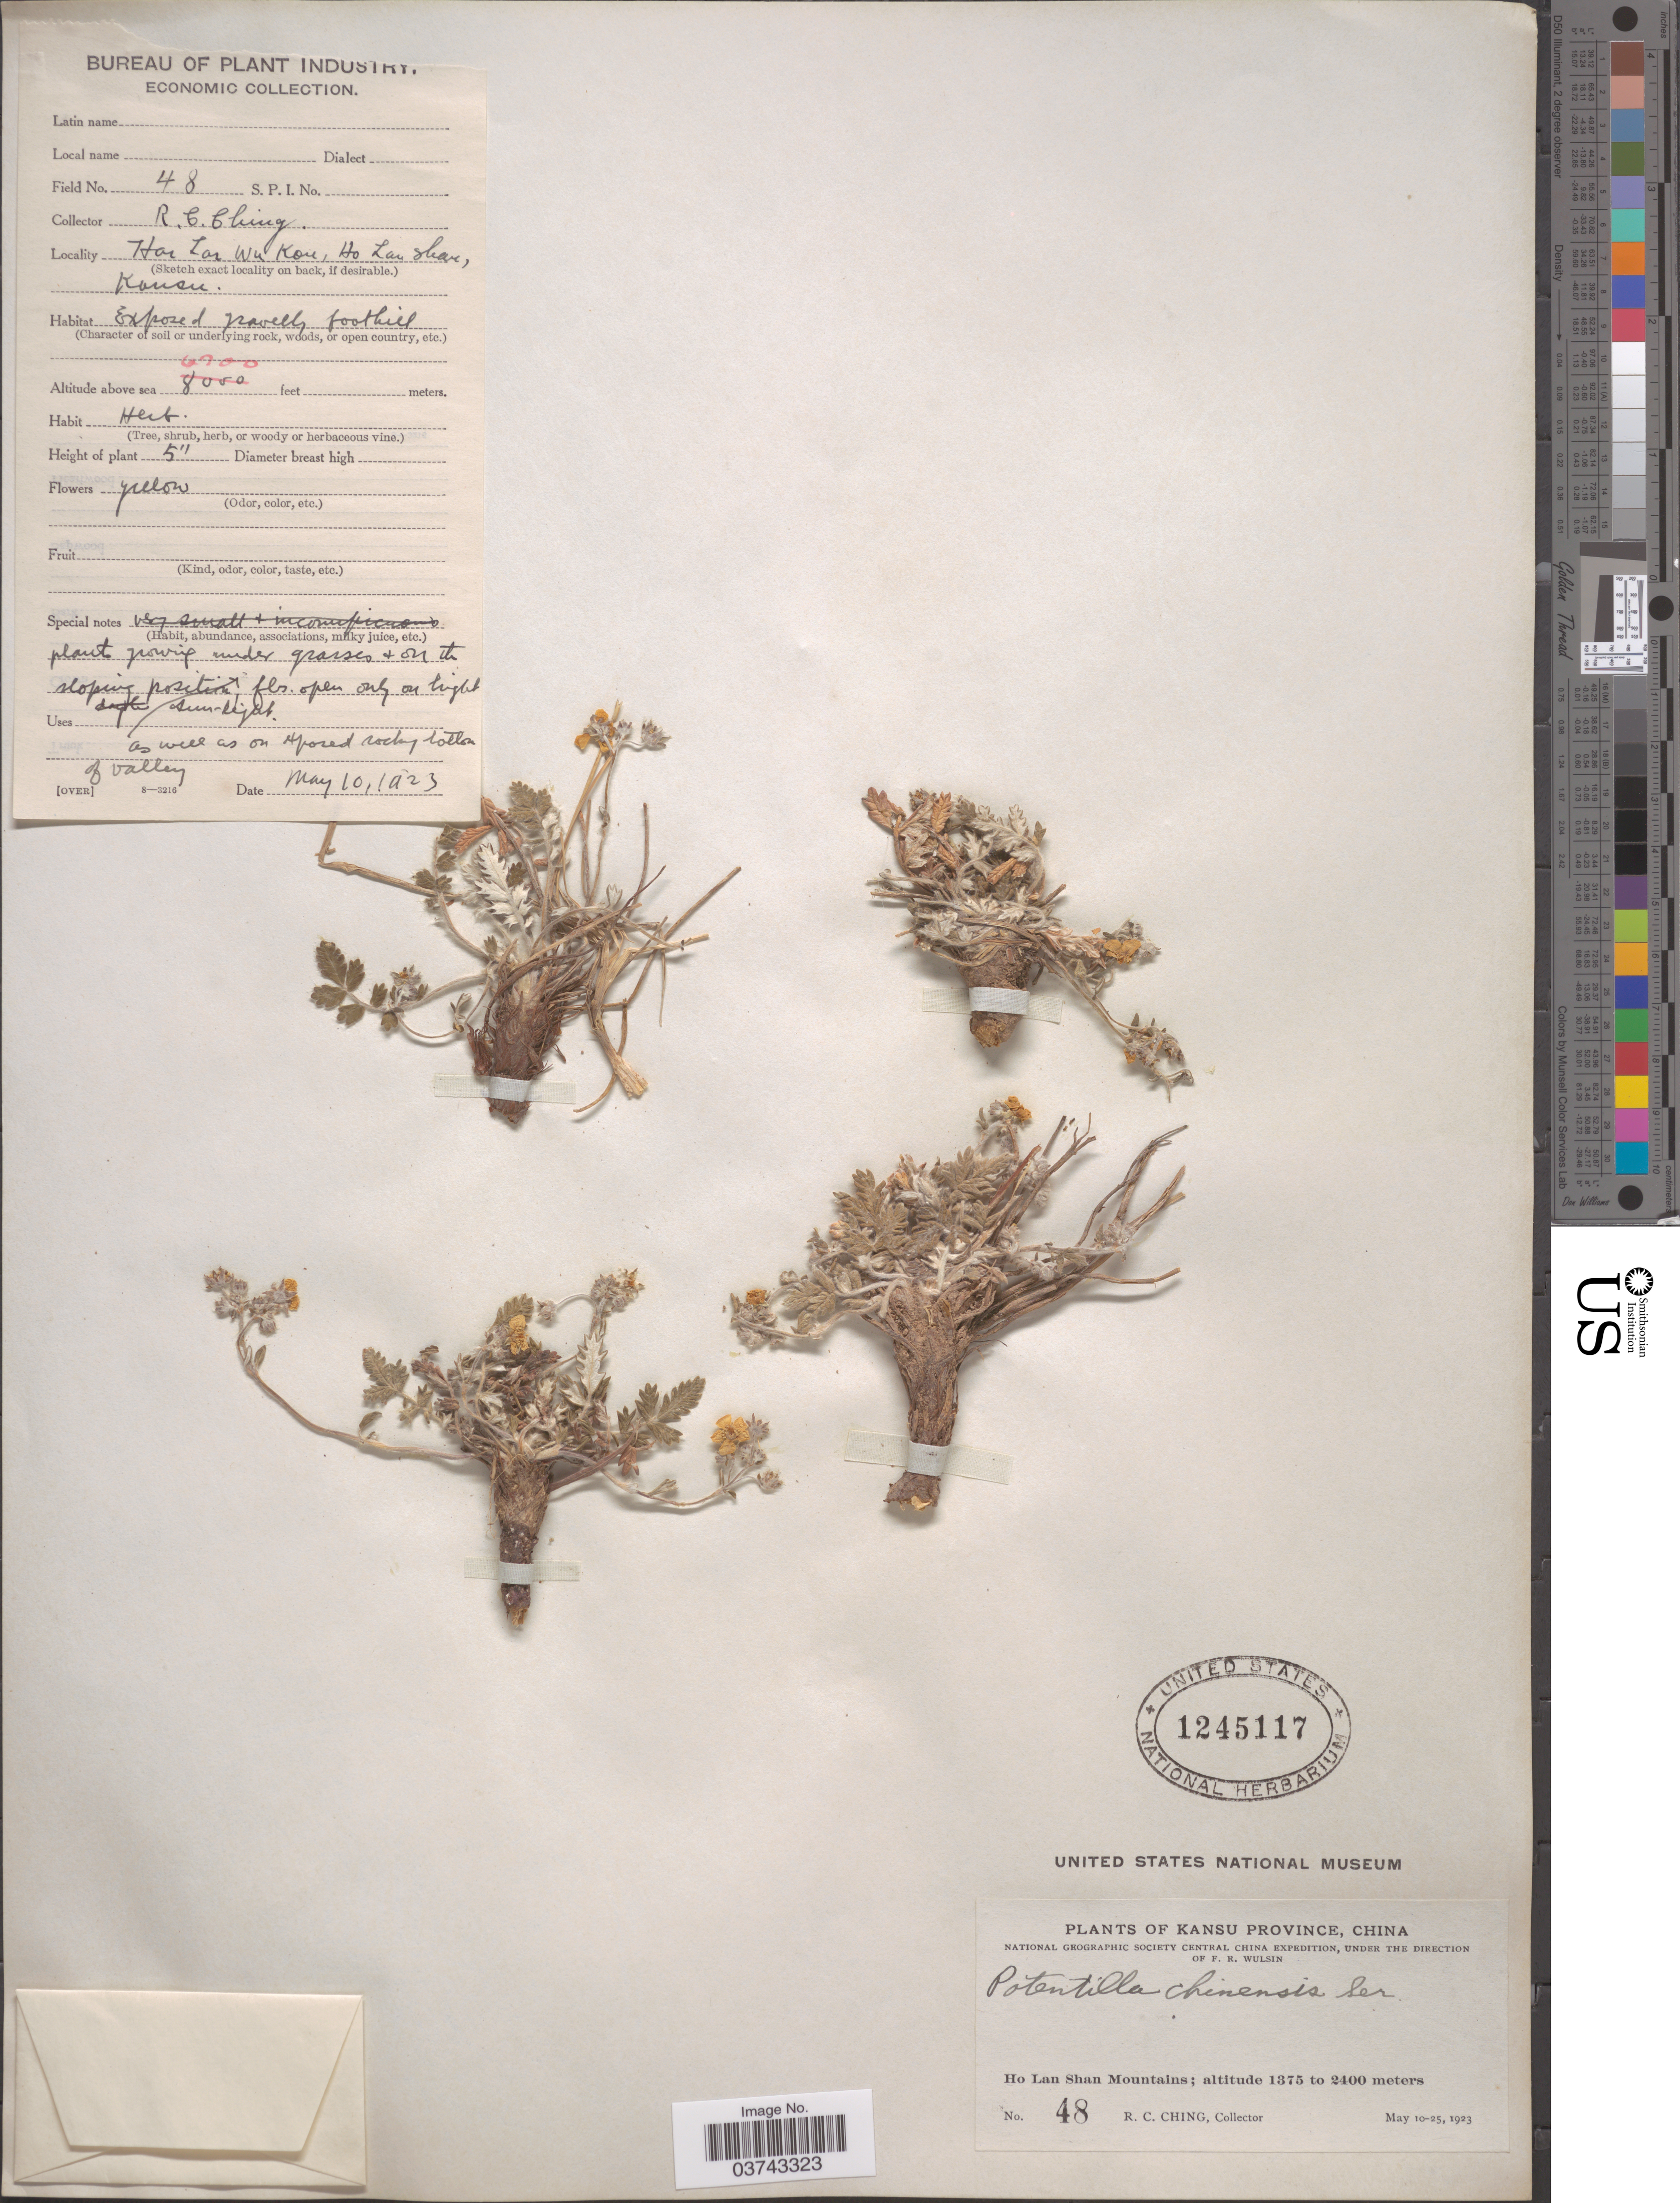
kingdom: Plantae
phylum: Tracheophyta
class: Magnoliopsida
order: Rosales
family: Rosaceae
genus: Potentilla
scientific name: Potentilla chinensis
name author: Ser.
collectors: R. C. Ching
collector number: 48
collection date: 1923-05-10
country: China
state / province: Gansu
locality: Kansu Province. Ho Lan Shan Mountains. Hoi [interpreted] Lan [interpreted] Wu Kou.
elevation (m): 2042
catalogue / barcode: US 1245117